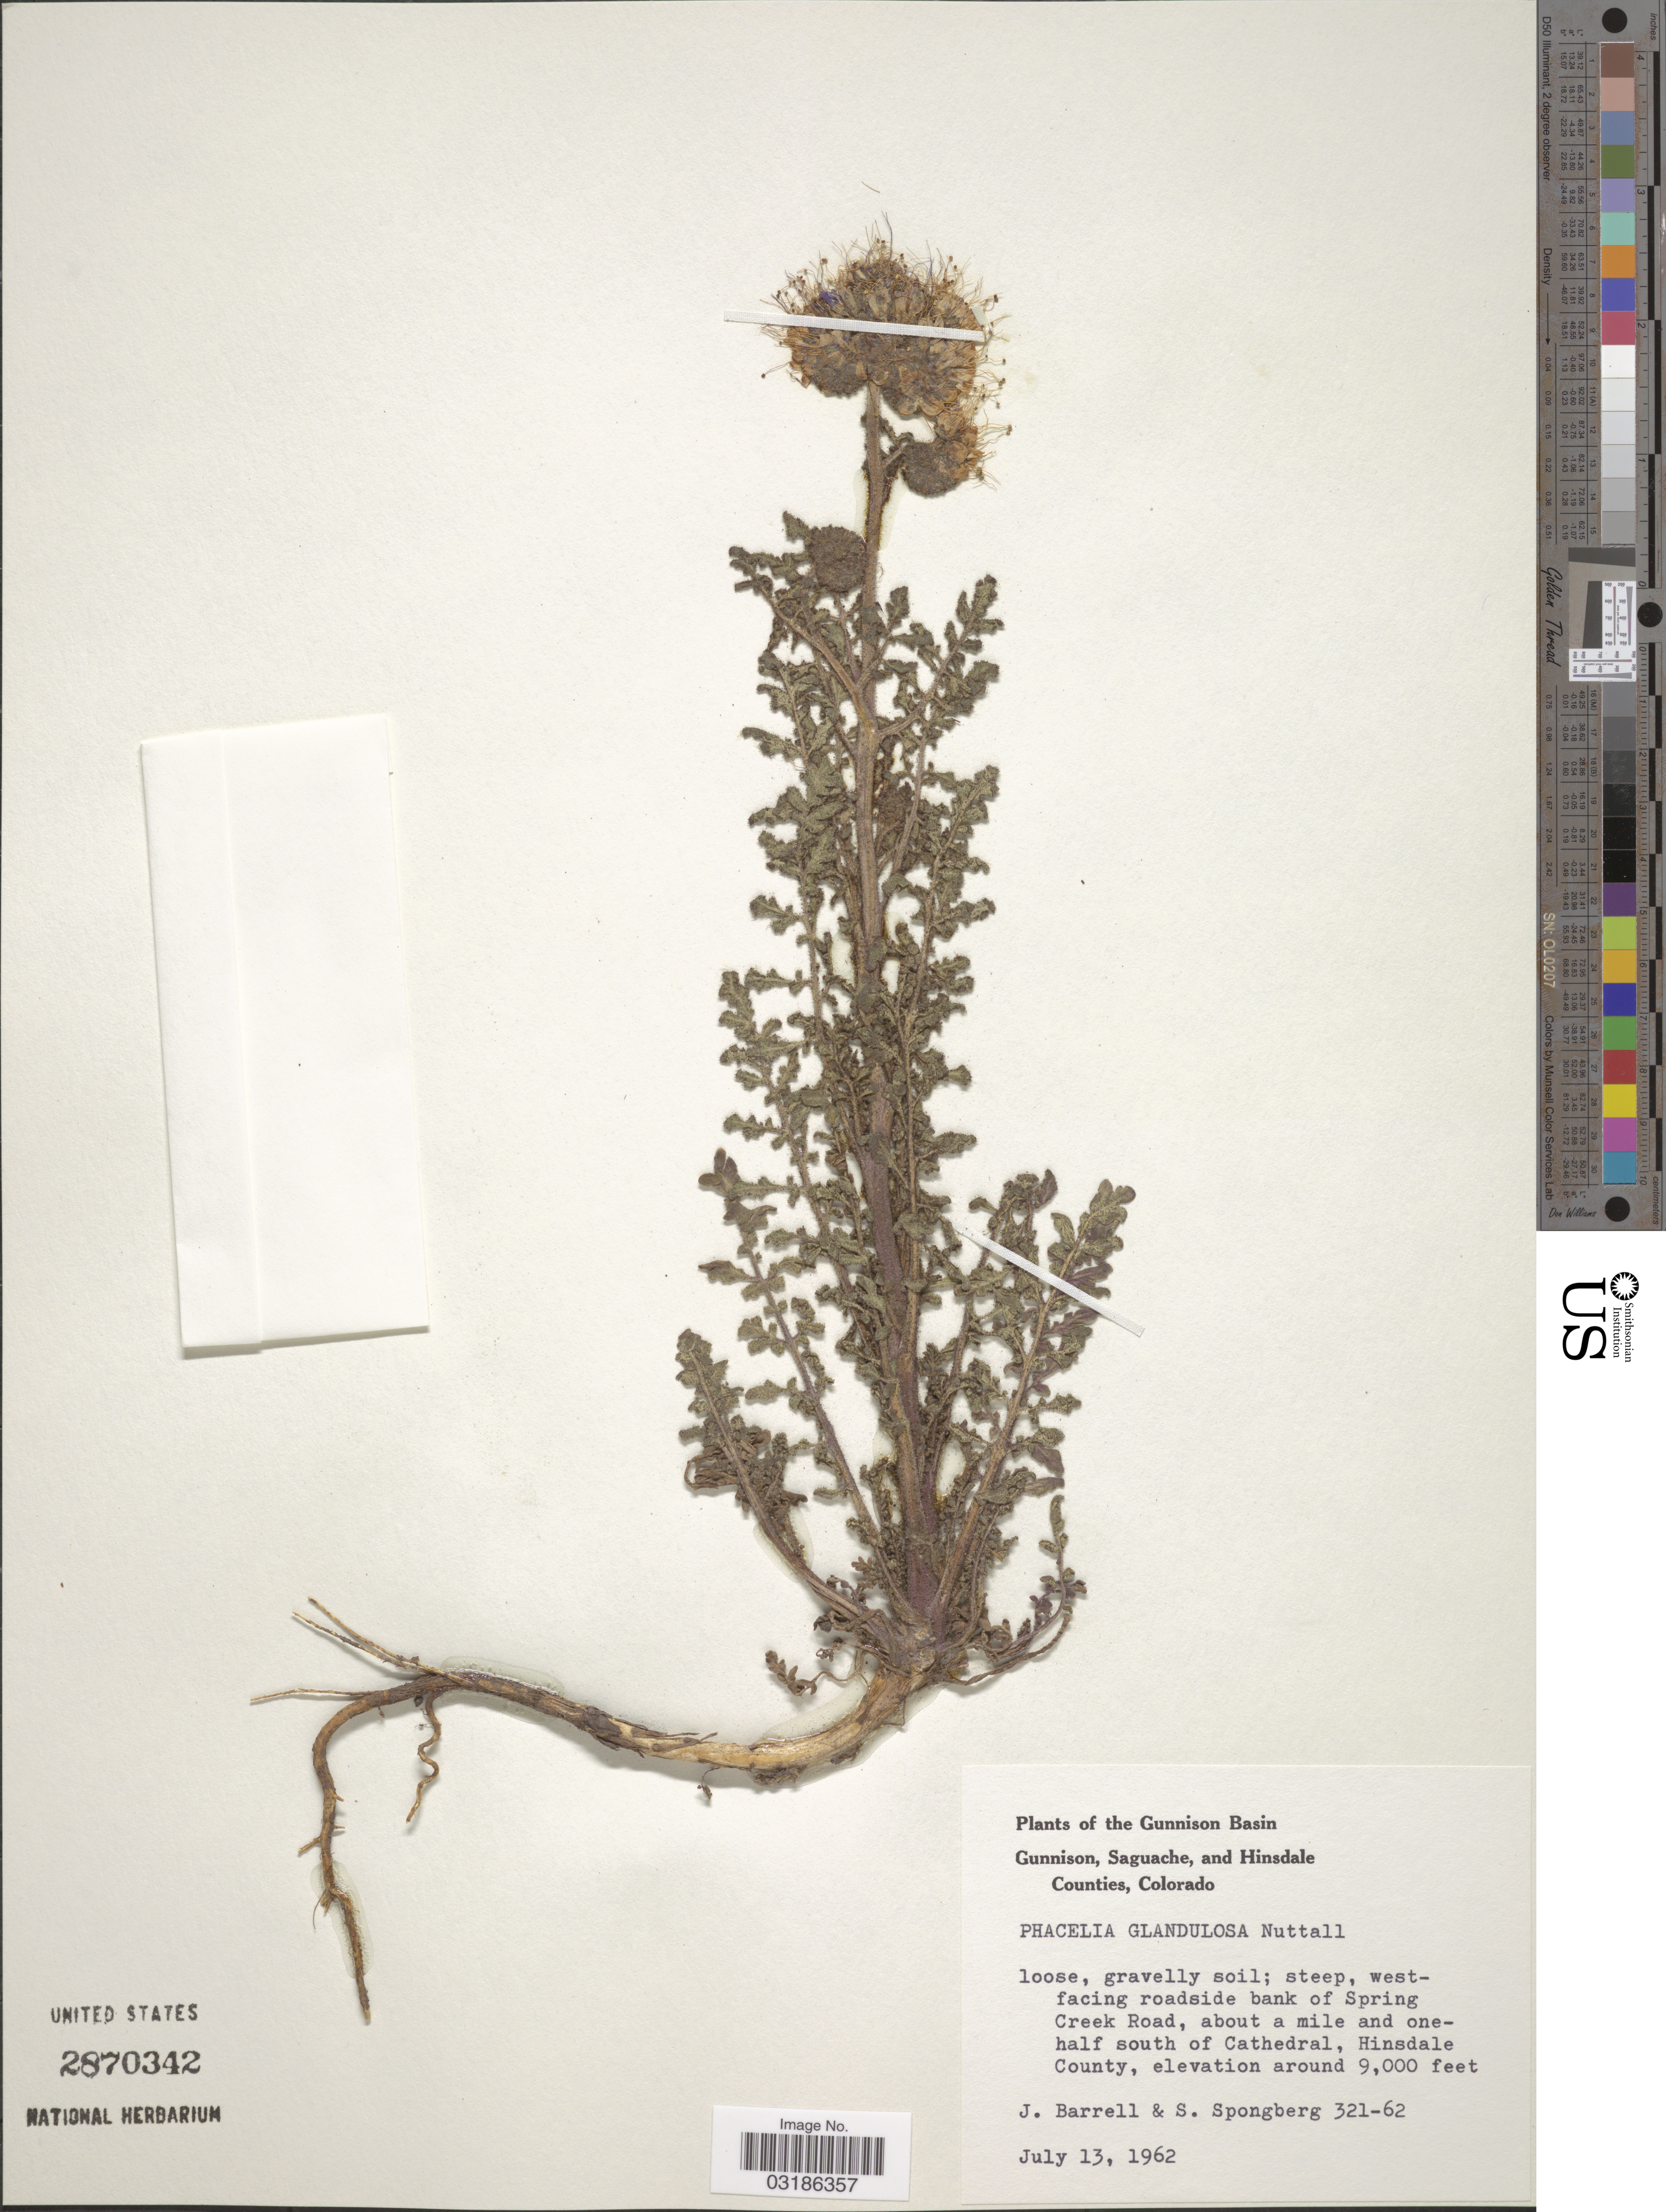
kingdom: Plantae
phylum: Tracheophyta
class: Magnoliopsida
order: Boraginales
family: Hydrophyllaceae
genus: Phacelia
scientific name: Phacelia glandulosa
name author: Nutt.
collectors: J. Barrell & S. A.Spongberg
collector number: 321-62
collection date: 1962-07-13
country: United States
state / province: Colorado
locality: Steep, west-facing roadside bank of Spring Creek Road, about a mile and one-half south of Cathedral, Hinsdale County.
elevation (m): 2743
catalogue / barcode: US 2870342